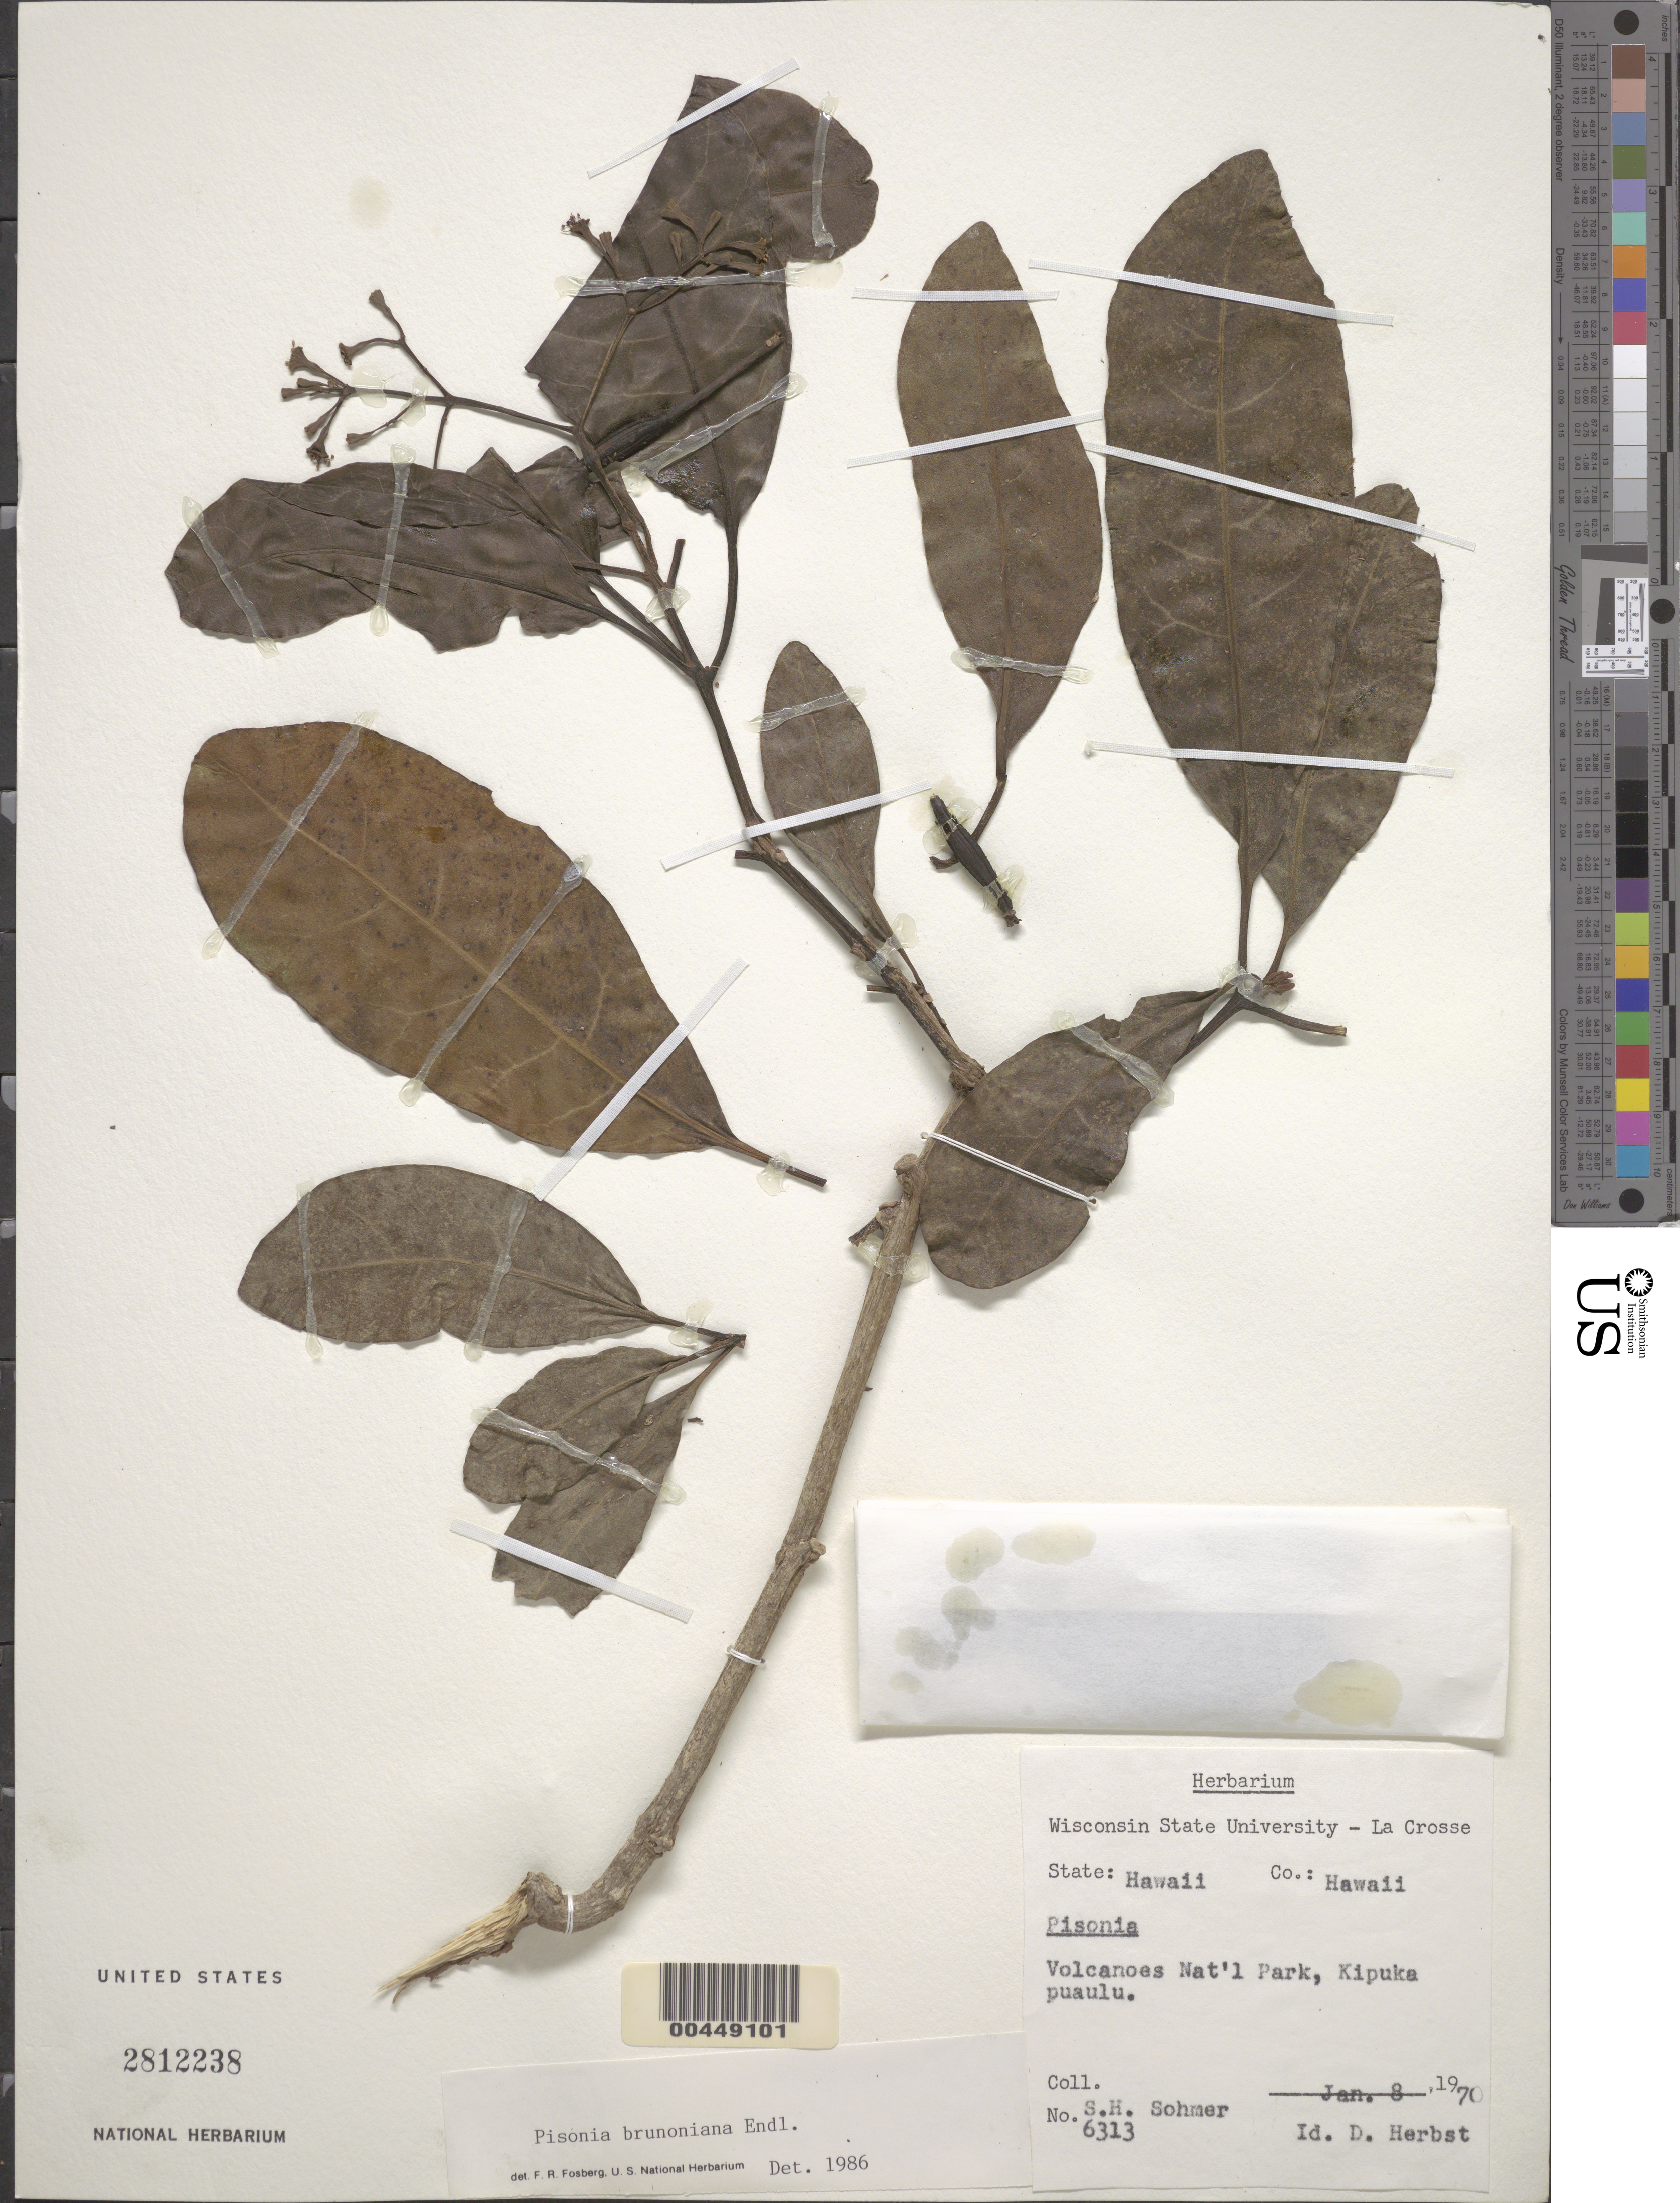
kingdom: Plantae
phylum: Tracheophyta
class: Magnoliopsida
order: Caryophyllales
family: Nyctaginaceae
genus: Ceodes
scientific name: Ceodes brunoniana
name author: (Endl.) Skottsb.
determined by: Wagner, W. L., (BOT), Smithsonian Institution - National Museum of Natural History (UNITED STATES)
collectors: S. H. Sohmer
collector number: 6313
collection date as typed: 8 Jan 1970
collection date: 1970-01-08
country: United States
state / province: Hawaii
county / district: Hawaii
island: Hawaii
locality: Hawaii Volcanoes National Park, Kipuka Puaulu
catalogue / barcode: US 2812238